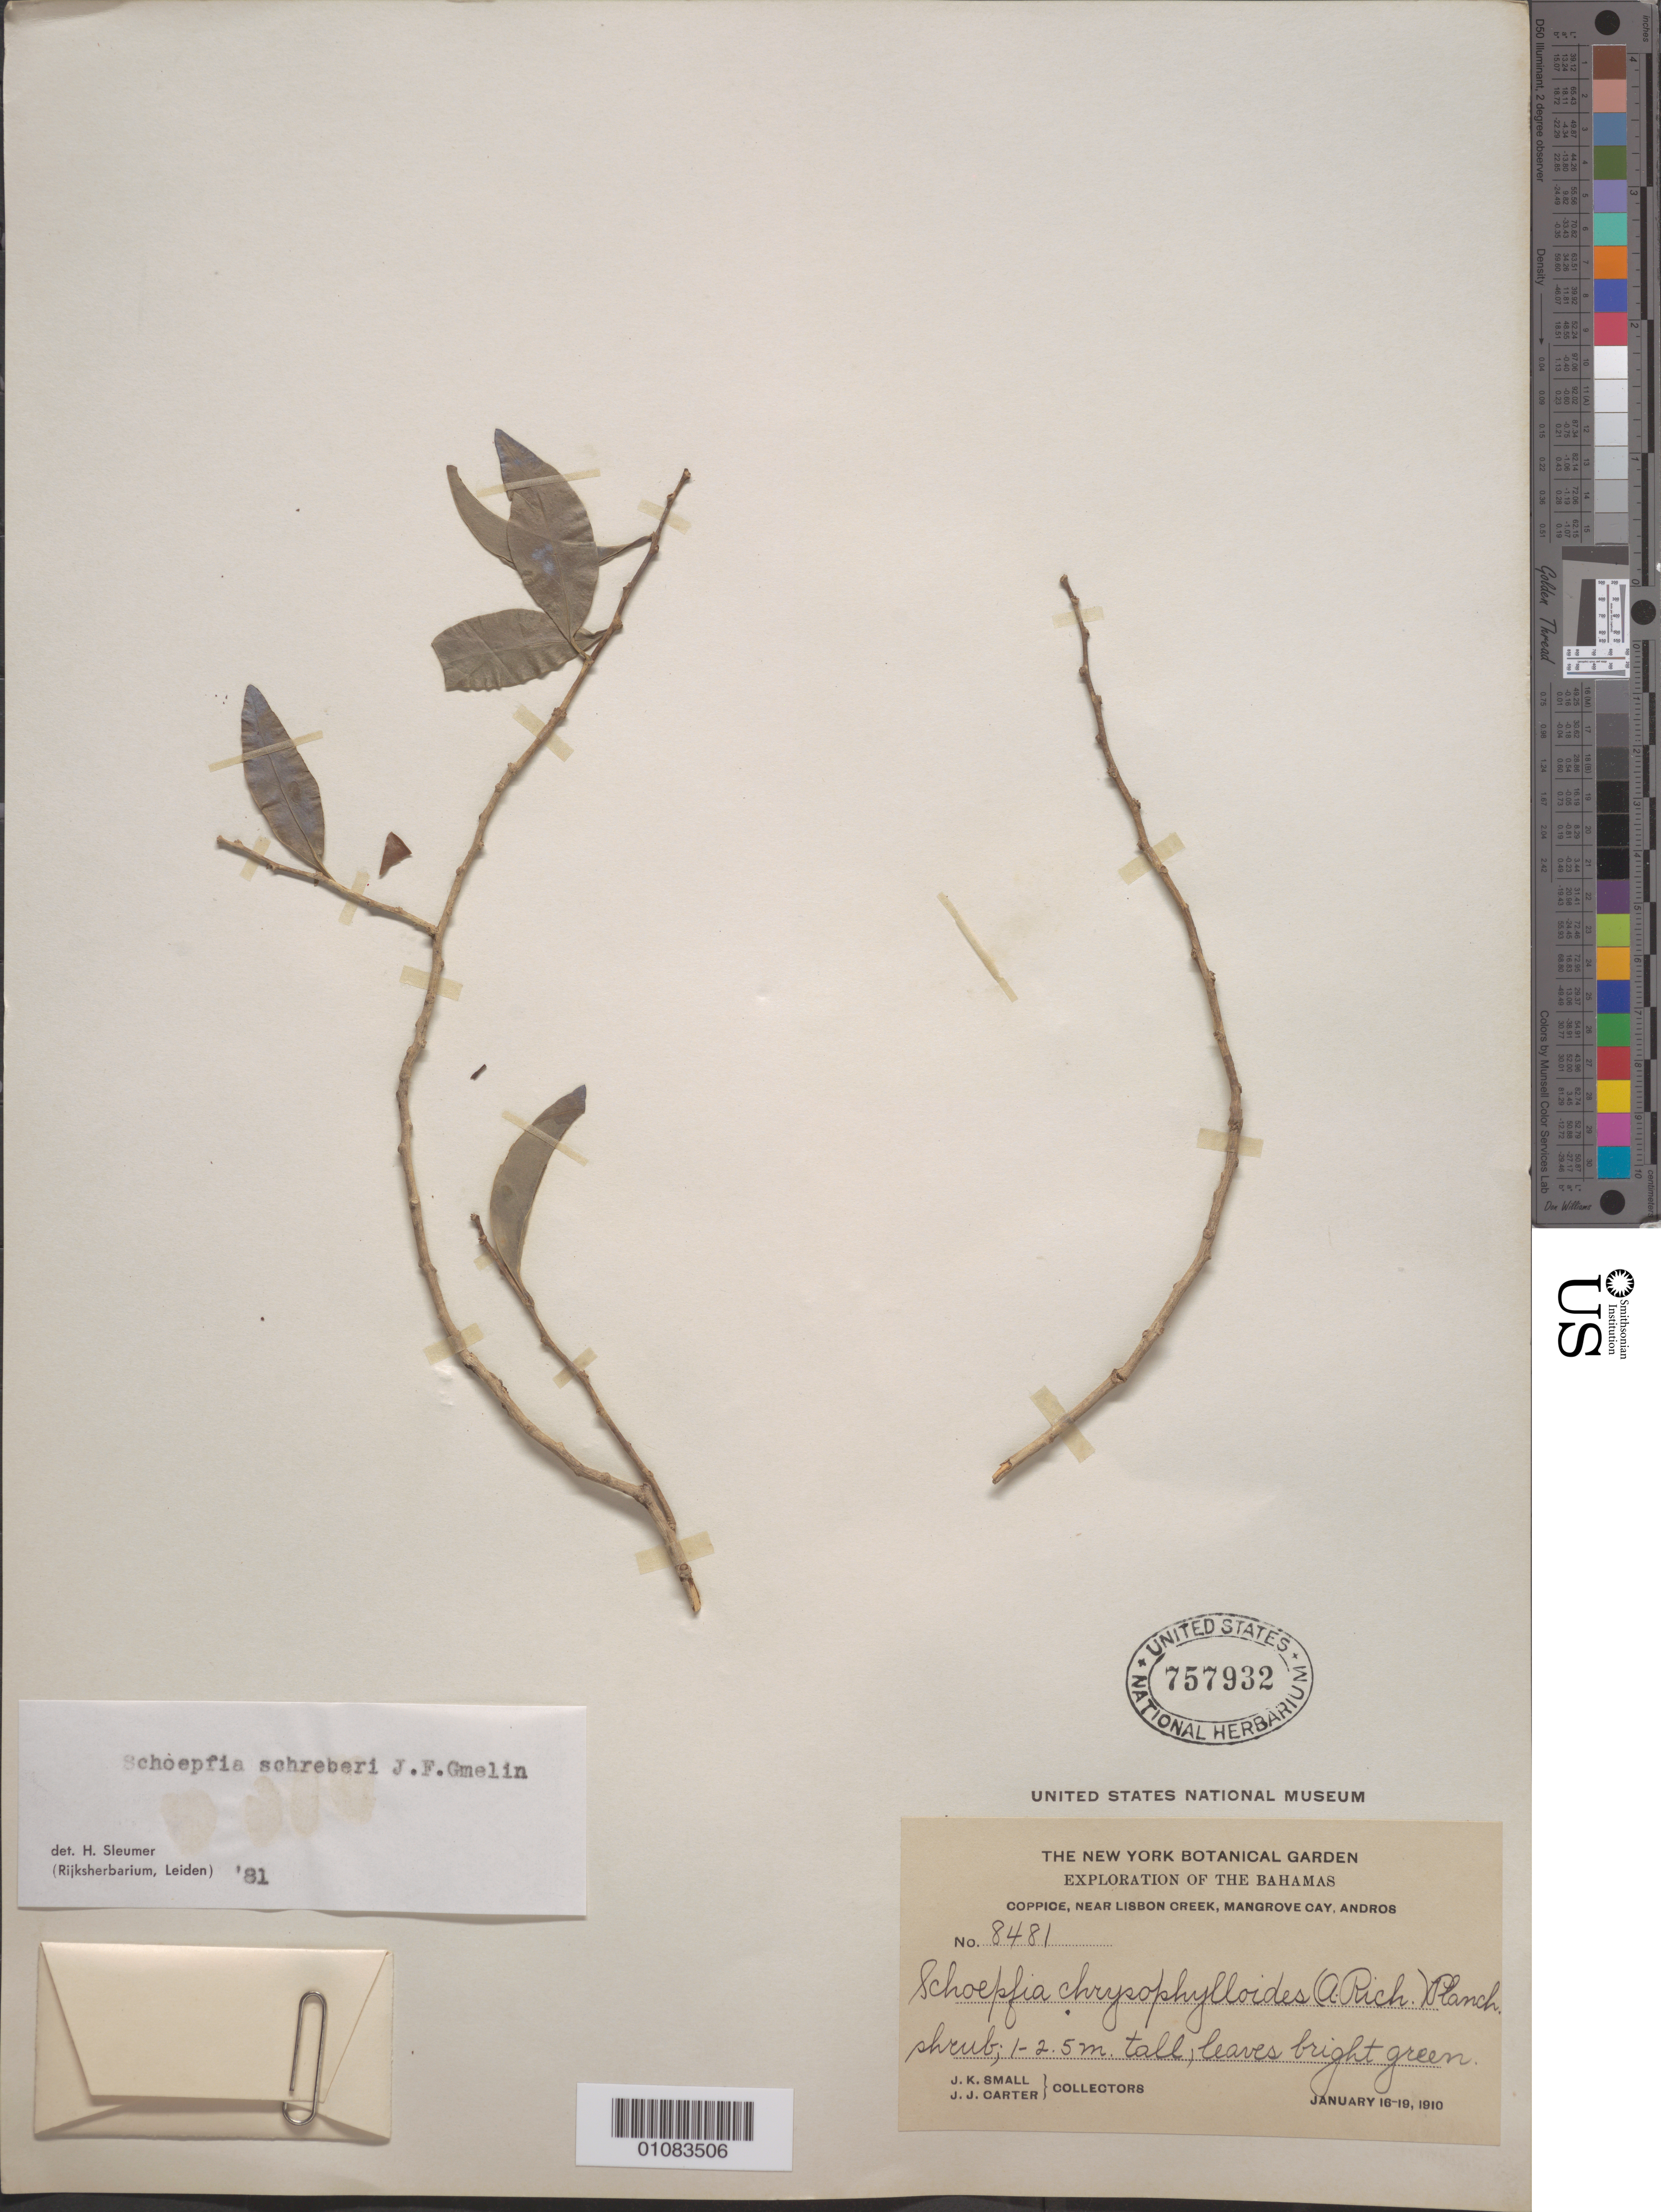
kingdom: Plantae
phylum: Tracheophyta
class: Magnoliopsida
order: Santalales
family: Schoepfiaceae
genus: Schoepfia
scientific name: Schoepfia schreberi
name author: J.F. Gmel.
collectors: J. K. Small & J. J. Carter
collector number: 8481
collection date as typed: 16 Jan 1910 to 19 Jan 1910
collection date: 1910-01-16/1910-01-19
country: Bahamas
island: Andros I.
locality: Mangrove Cay, near Lisbon Creek, Coppice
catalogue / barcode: US 757932